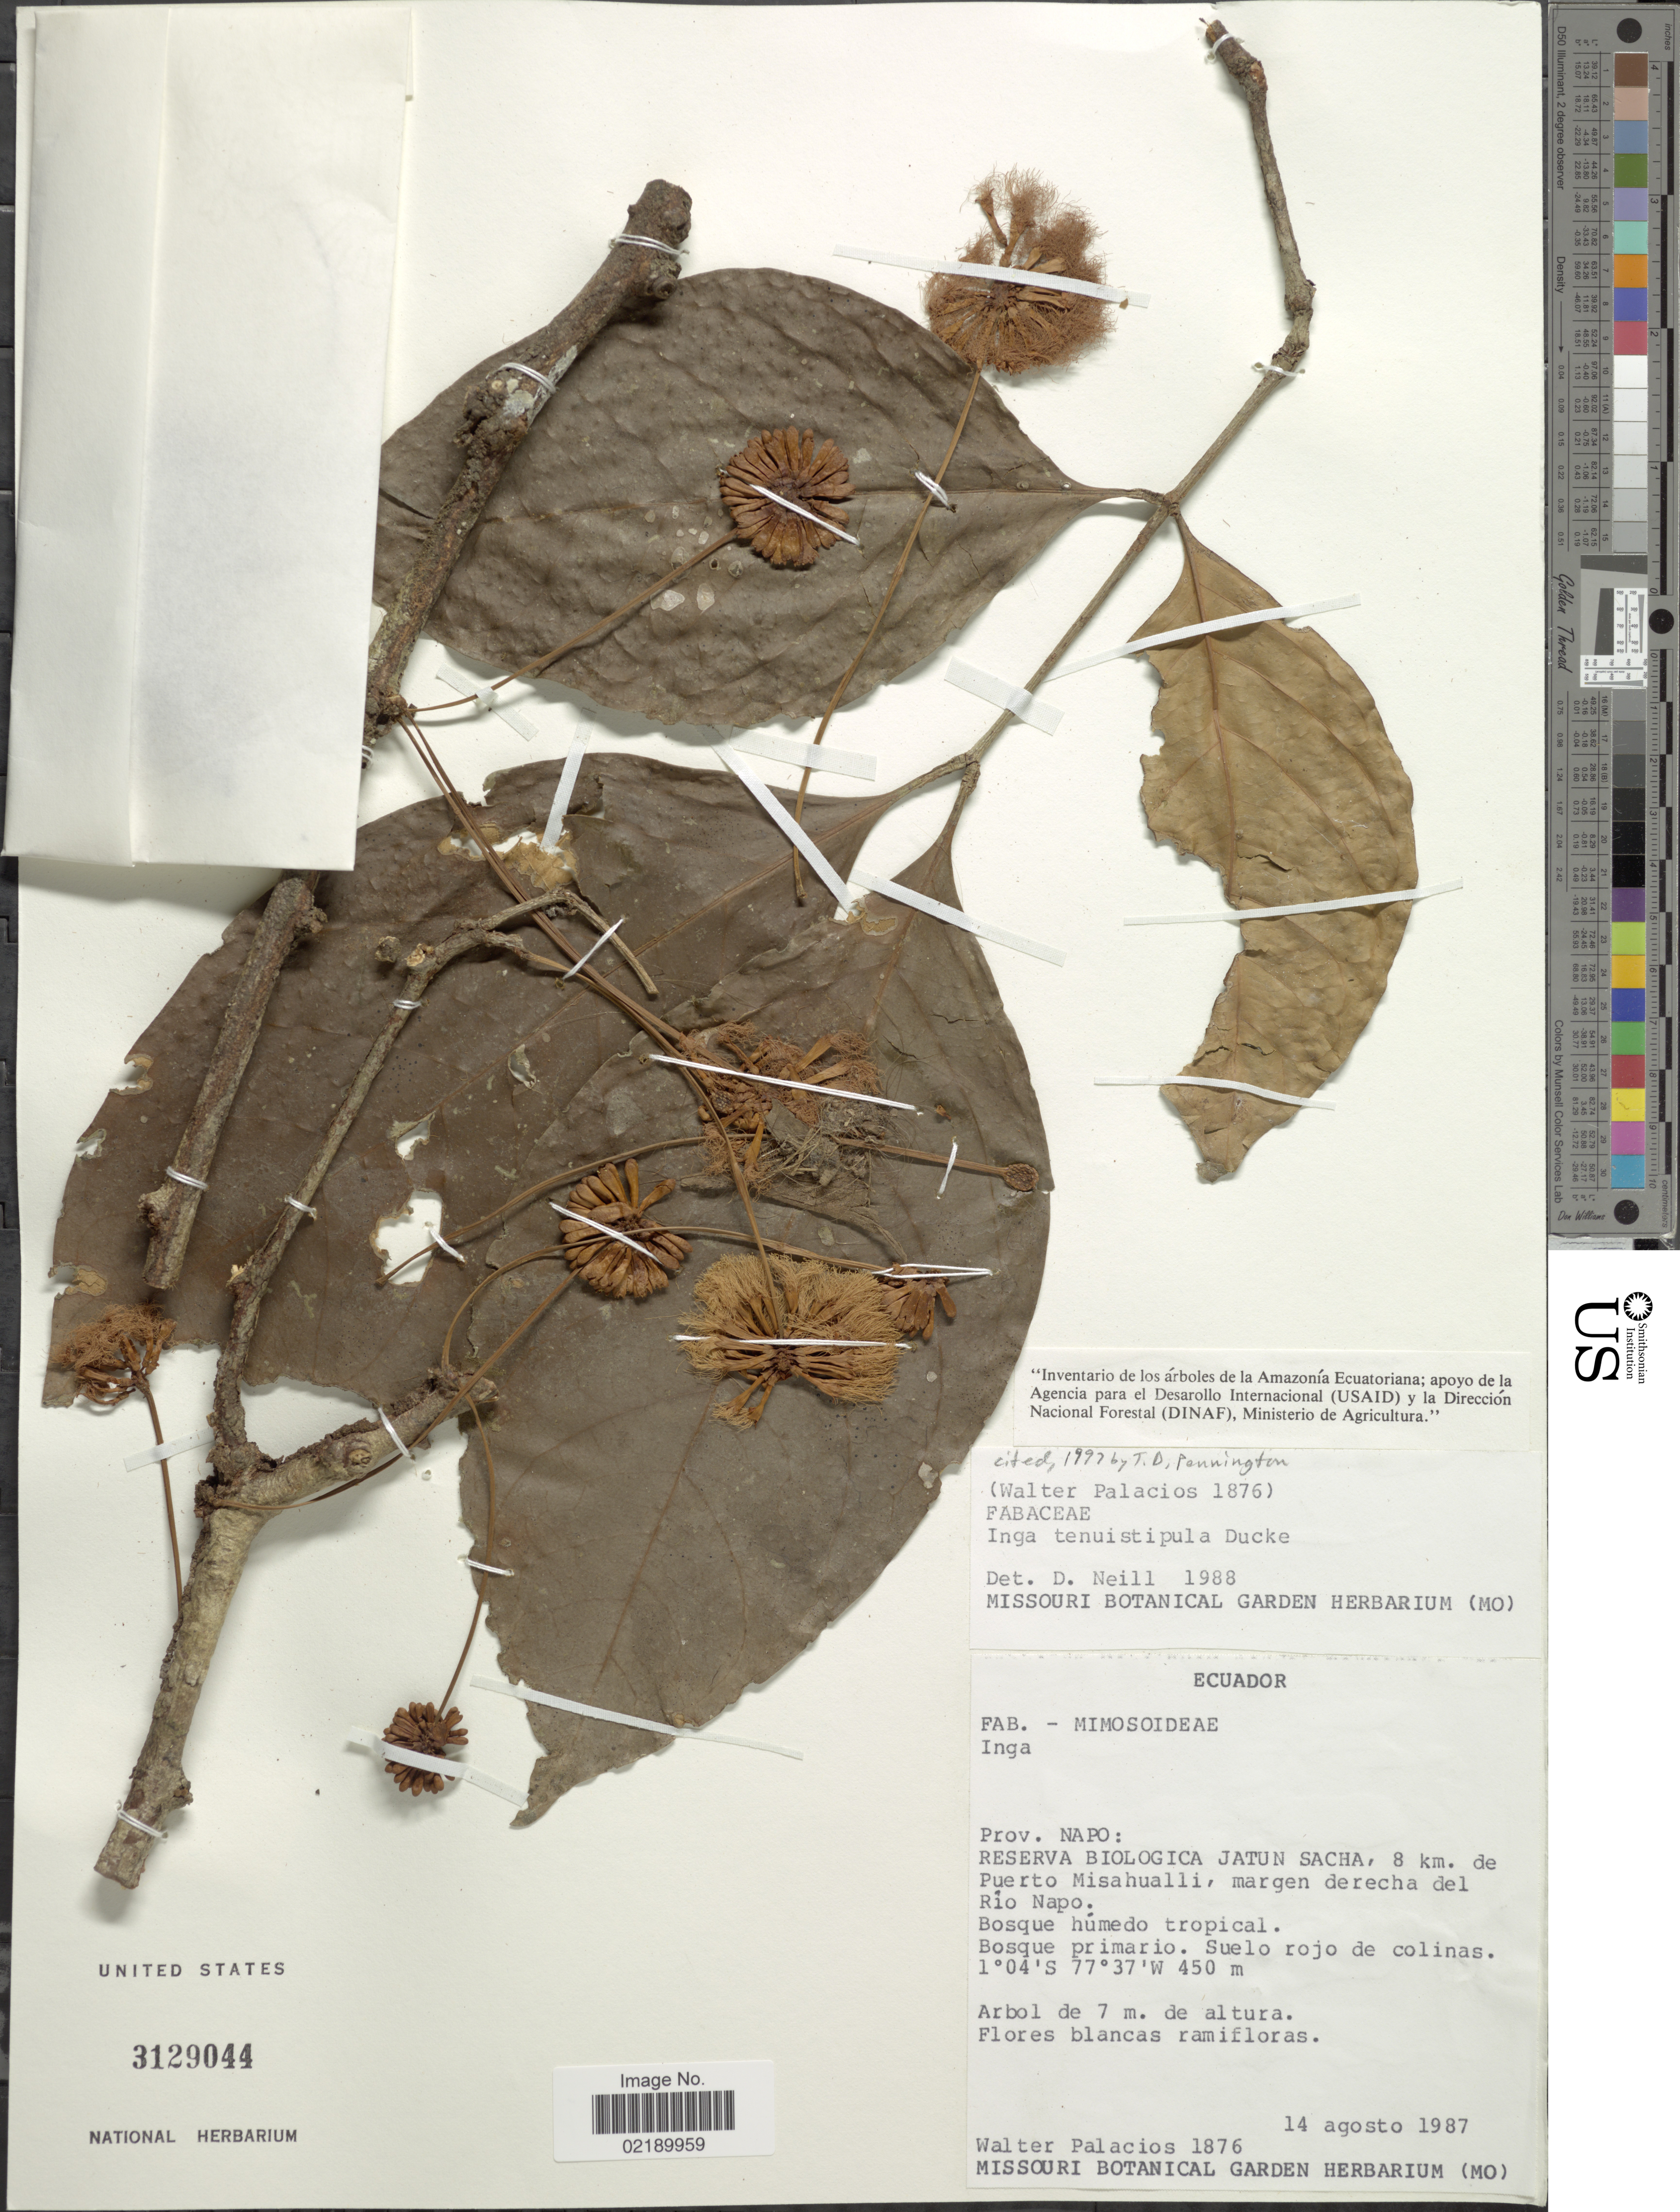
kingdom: Plantae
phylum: Tracheophyta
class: Magnoliopsida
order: Fabales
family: Fabaceae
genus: Inga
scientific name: Inga tenuistipula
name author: Ducke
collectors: W. Palacios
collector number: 1876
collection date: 1987-08-14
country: Ecuador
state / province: Napo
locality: Reserva Biologica Juatun Sacha, 8 km de Puerto Misahualli, margen derecha del Rio Napo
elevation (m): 450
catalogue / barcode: US 3129044